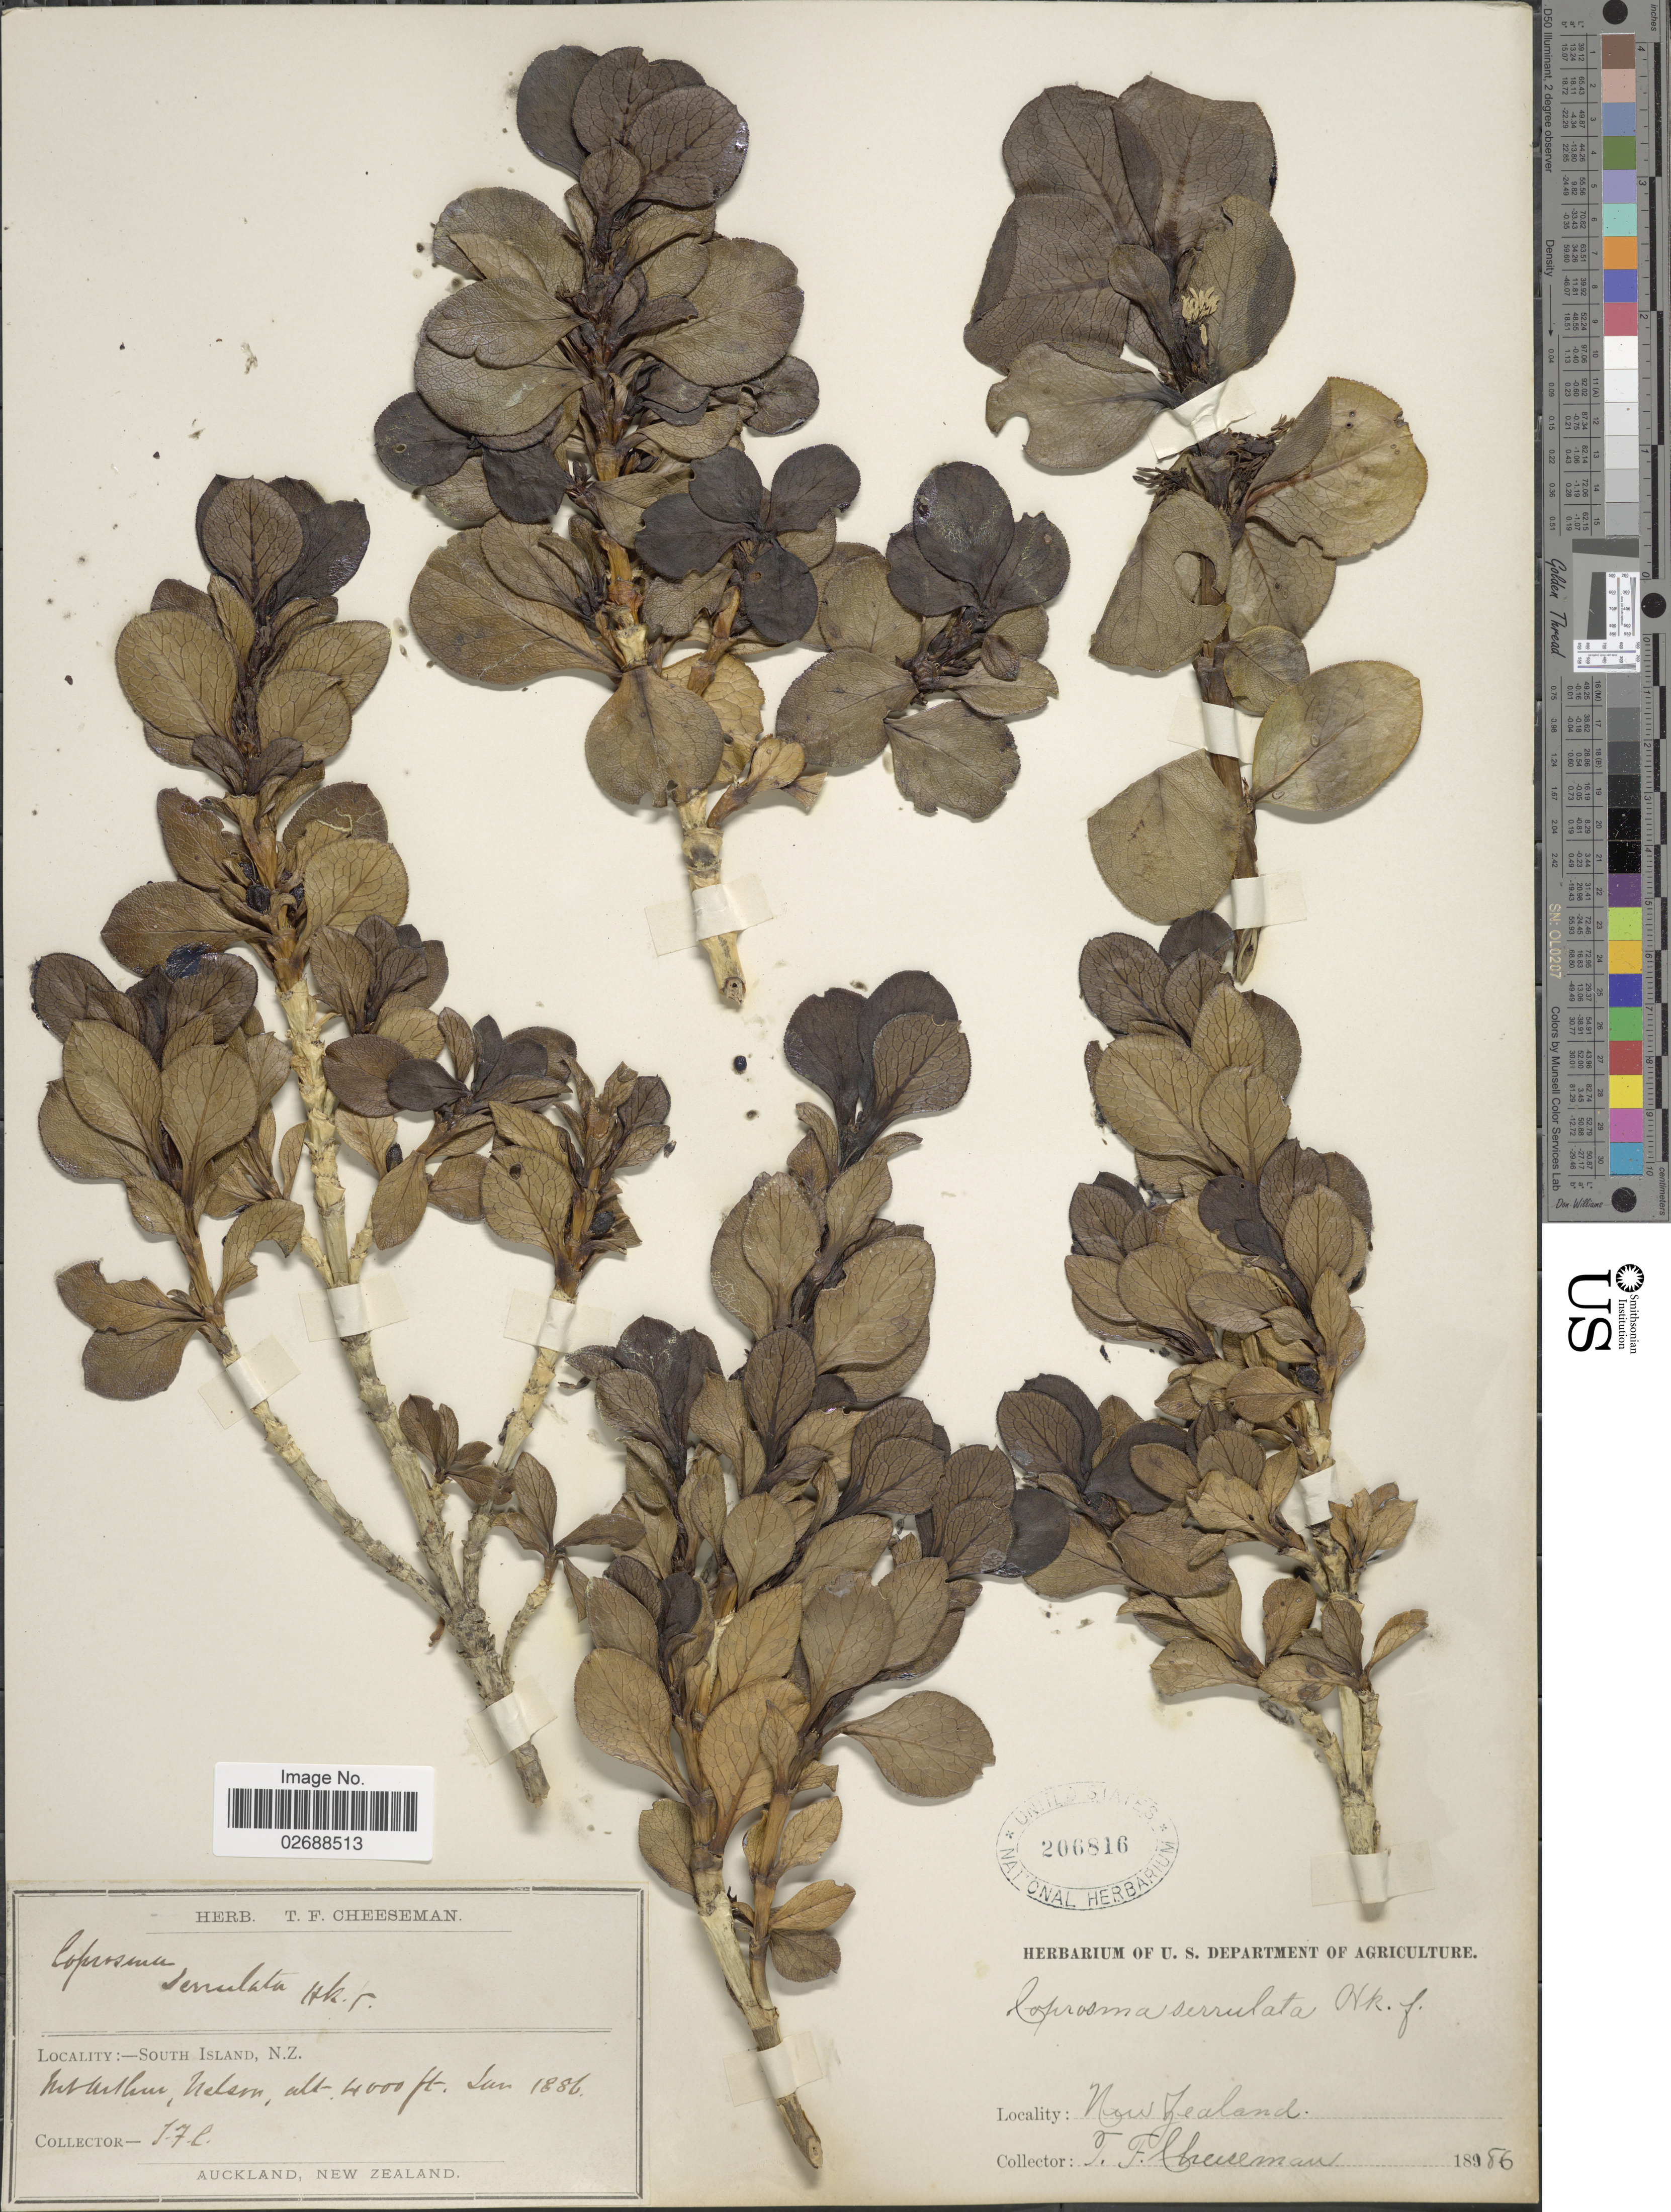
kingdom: Plantae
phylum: Tracheophyta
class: Magnoliopsida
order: Gentianales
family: Rubiaceae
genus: Coprosma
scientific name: Coprosma serrulata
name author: Hook. f. ex Buchanan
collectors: T. F. Cheeseman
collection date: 1886-01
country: New Zealand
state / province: Nelson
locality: South Island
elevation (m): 1219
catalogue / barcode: US 206816